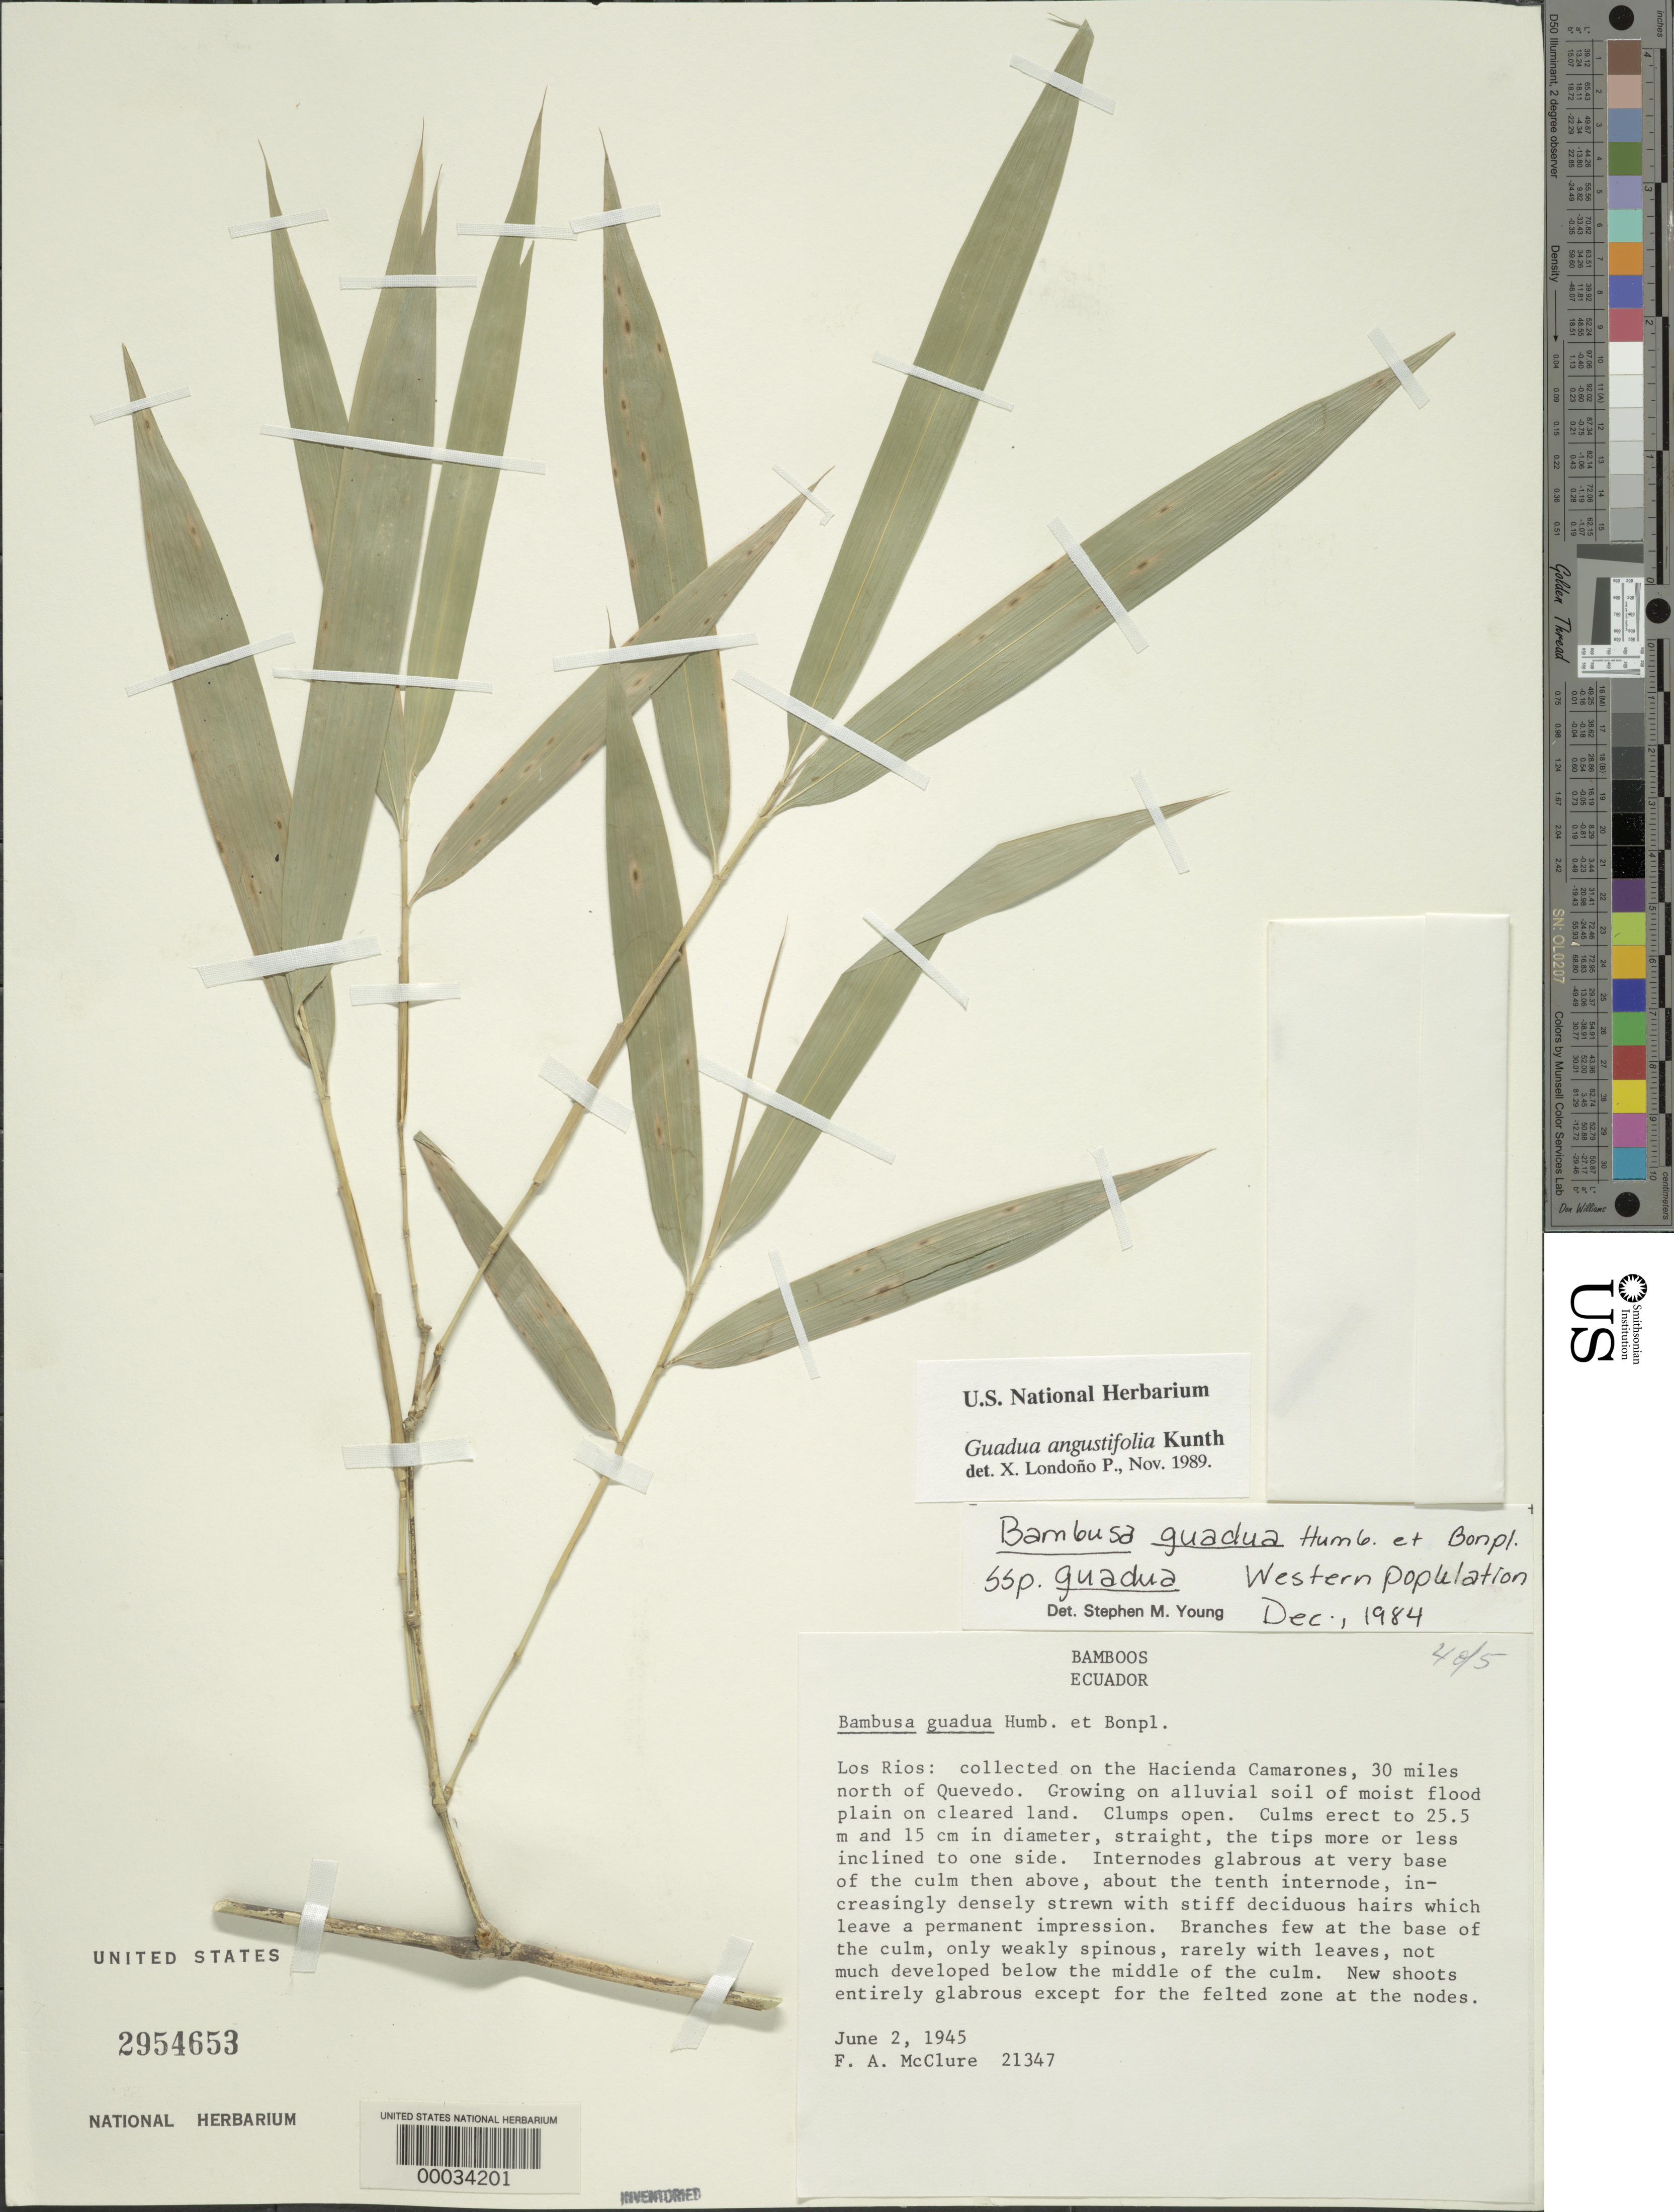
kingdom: Plantae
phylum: Tracheophyta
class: Liliopsida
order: Poales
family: Poaceae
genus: Guadua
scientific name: Guadua angustifolia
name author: Kunth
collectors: F. A. McClure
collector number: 21347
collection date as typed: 02 Jun 1945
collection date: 1945-06-02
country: Ecuador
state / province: Los Ríos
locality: Hacienda Camarones, Quevedo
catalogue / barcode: US 2954653